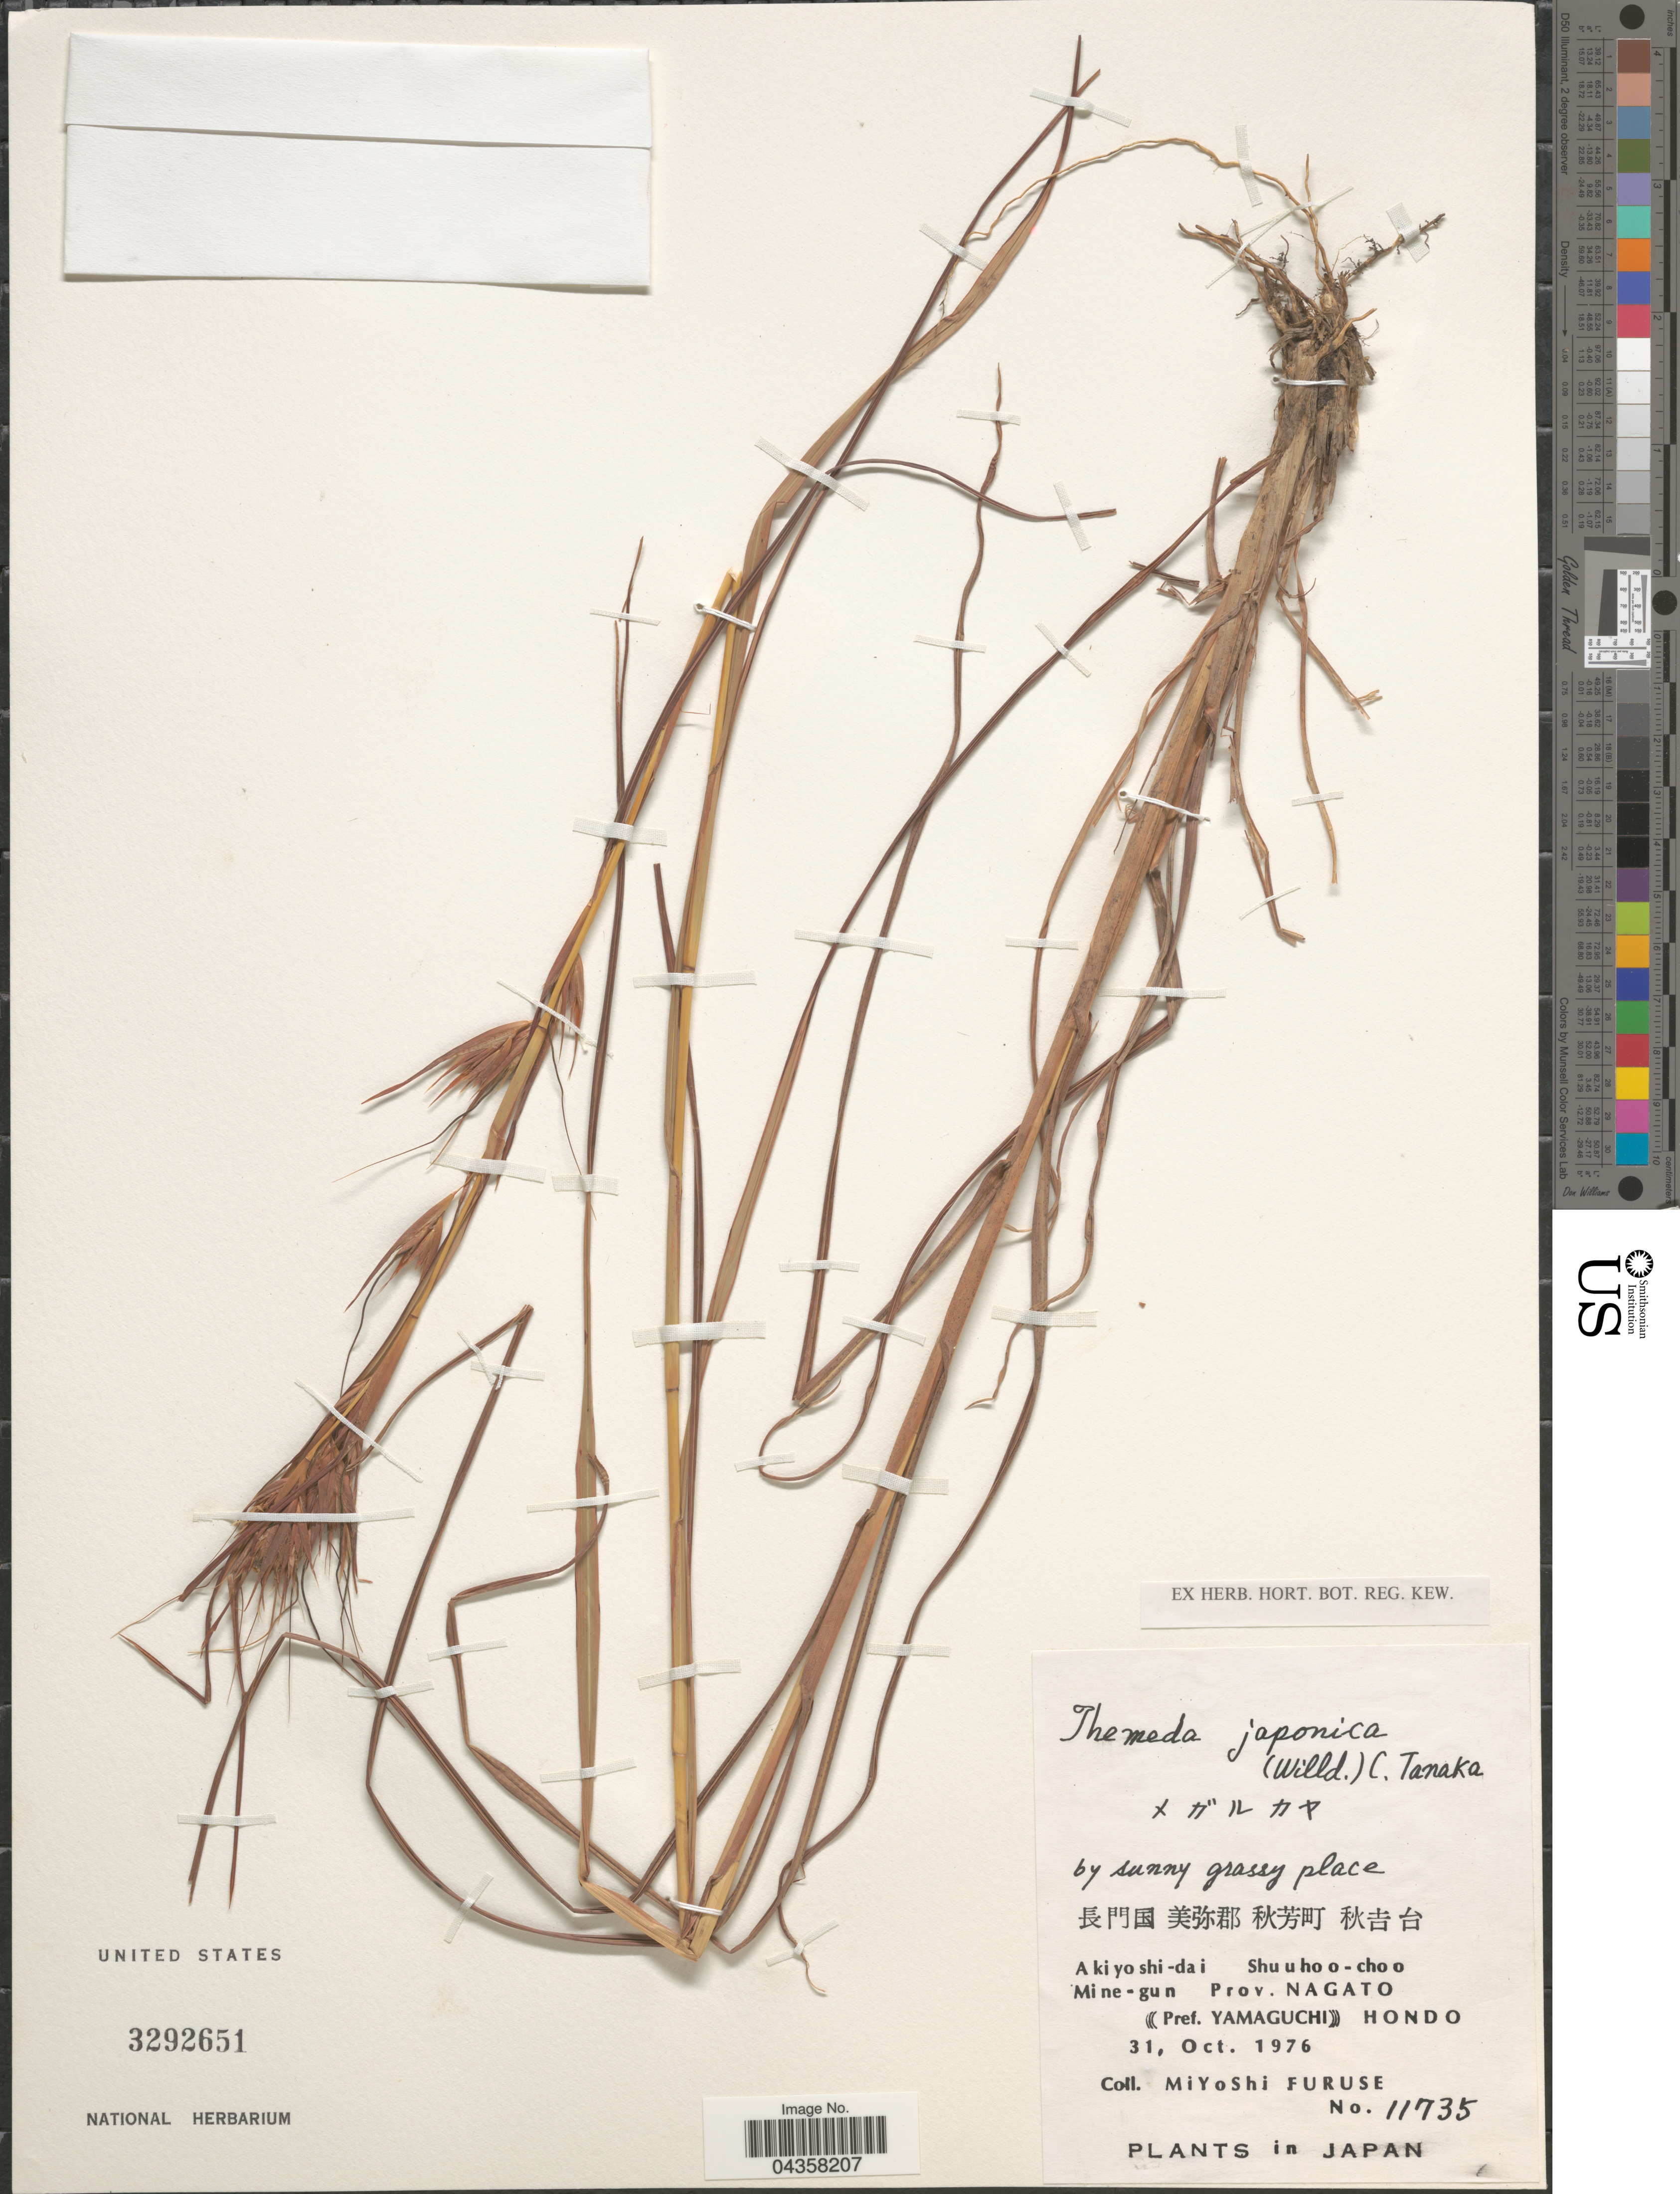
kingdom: Plantae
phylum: Tracheophyta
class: Liliopsida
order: Poales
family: Poaceae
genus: Themeda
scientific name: Themeda triandra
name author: Forssk.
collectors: M. Furuse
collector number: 11735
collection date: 1976-10-31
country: Japan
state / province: Yamaguti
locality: X. A ki yo shi-dai Shu u ho o - cho o. Mine-gun. Prov. Nagato. ((Pref. Yamaguchi)) Hondo.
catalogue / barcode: US 3292651